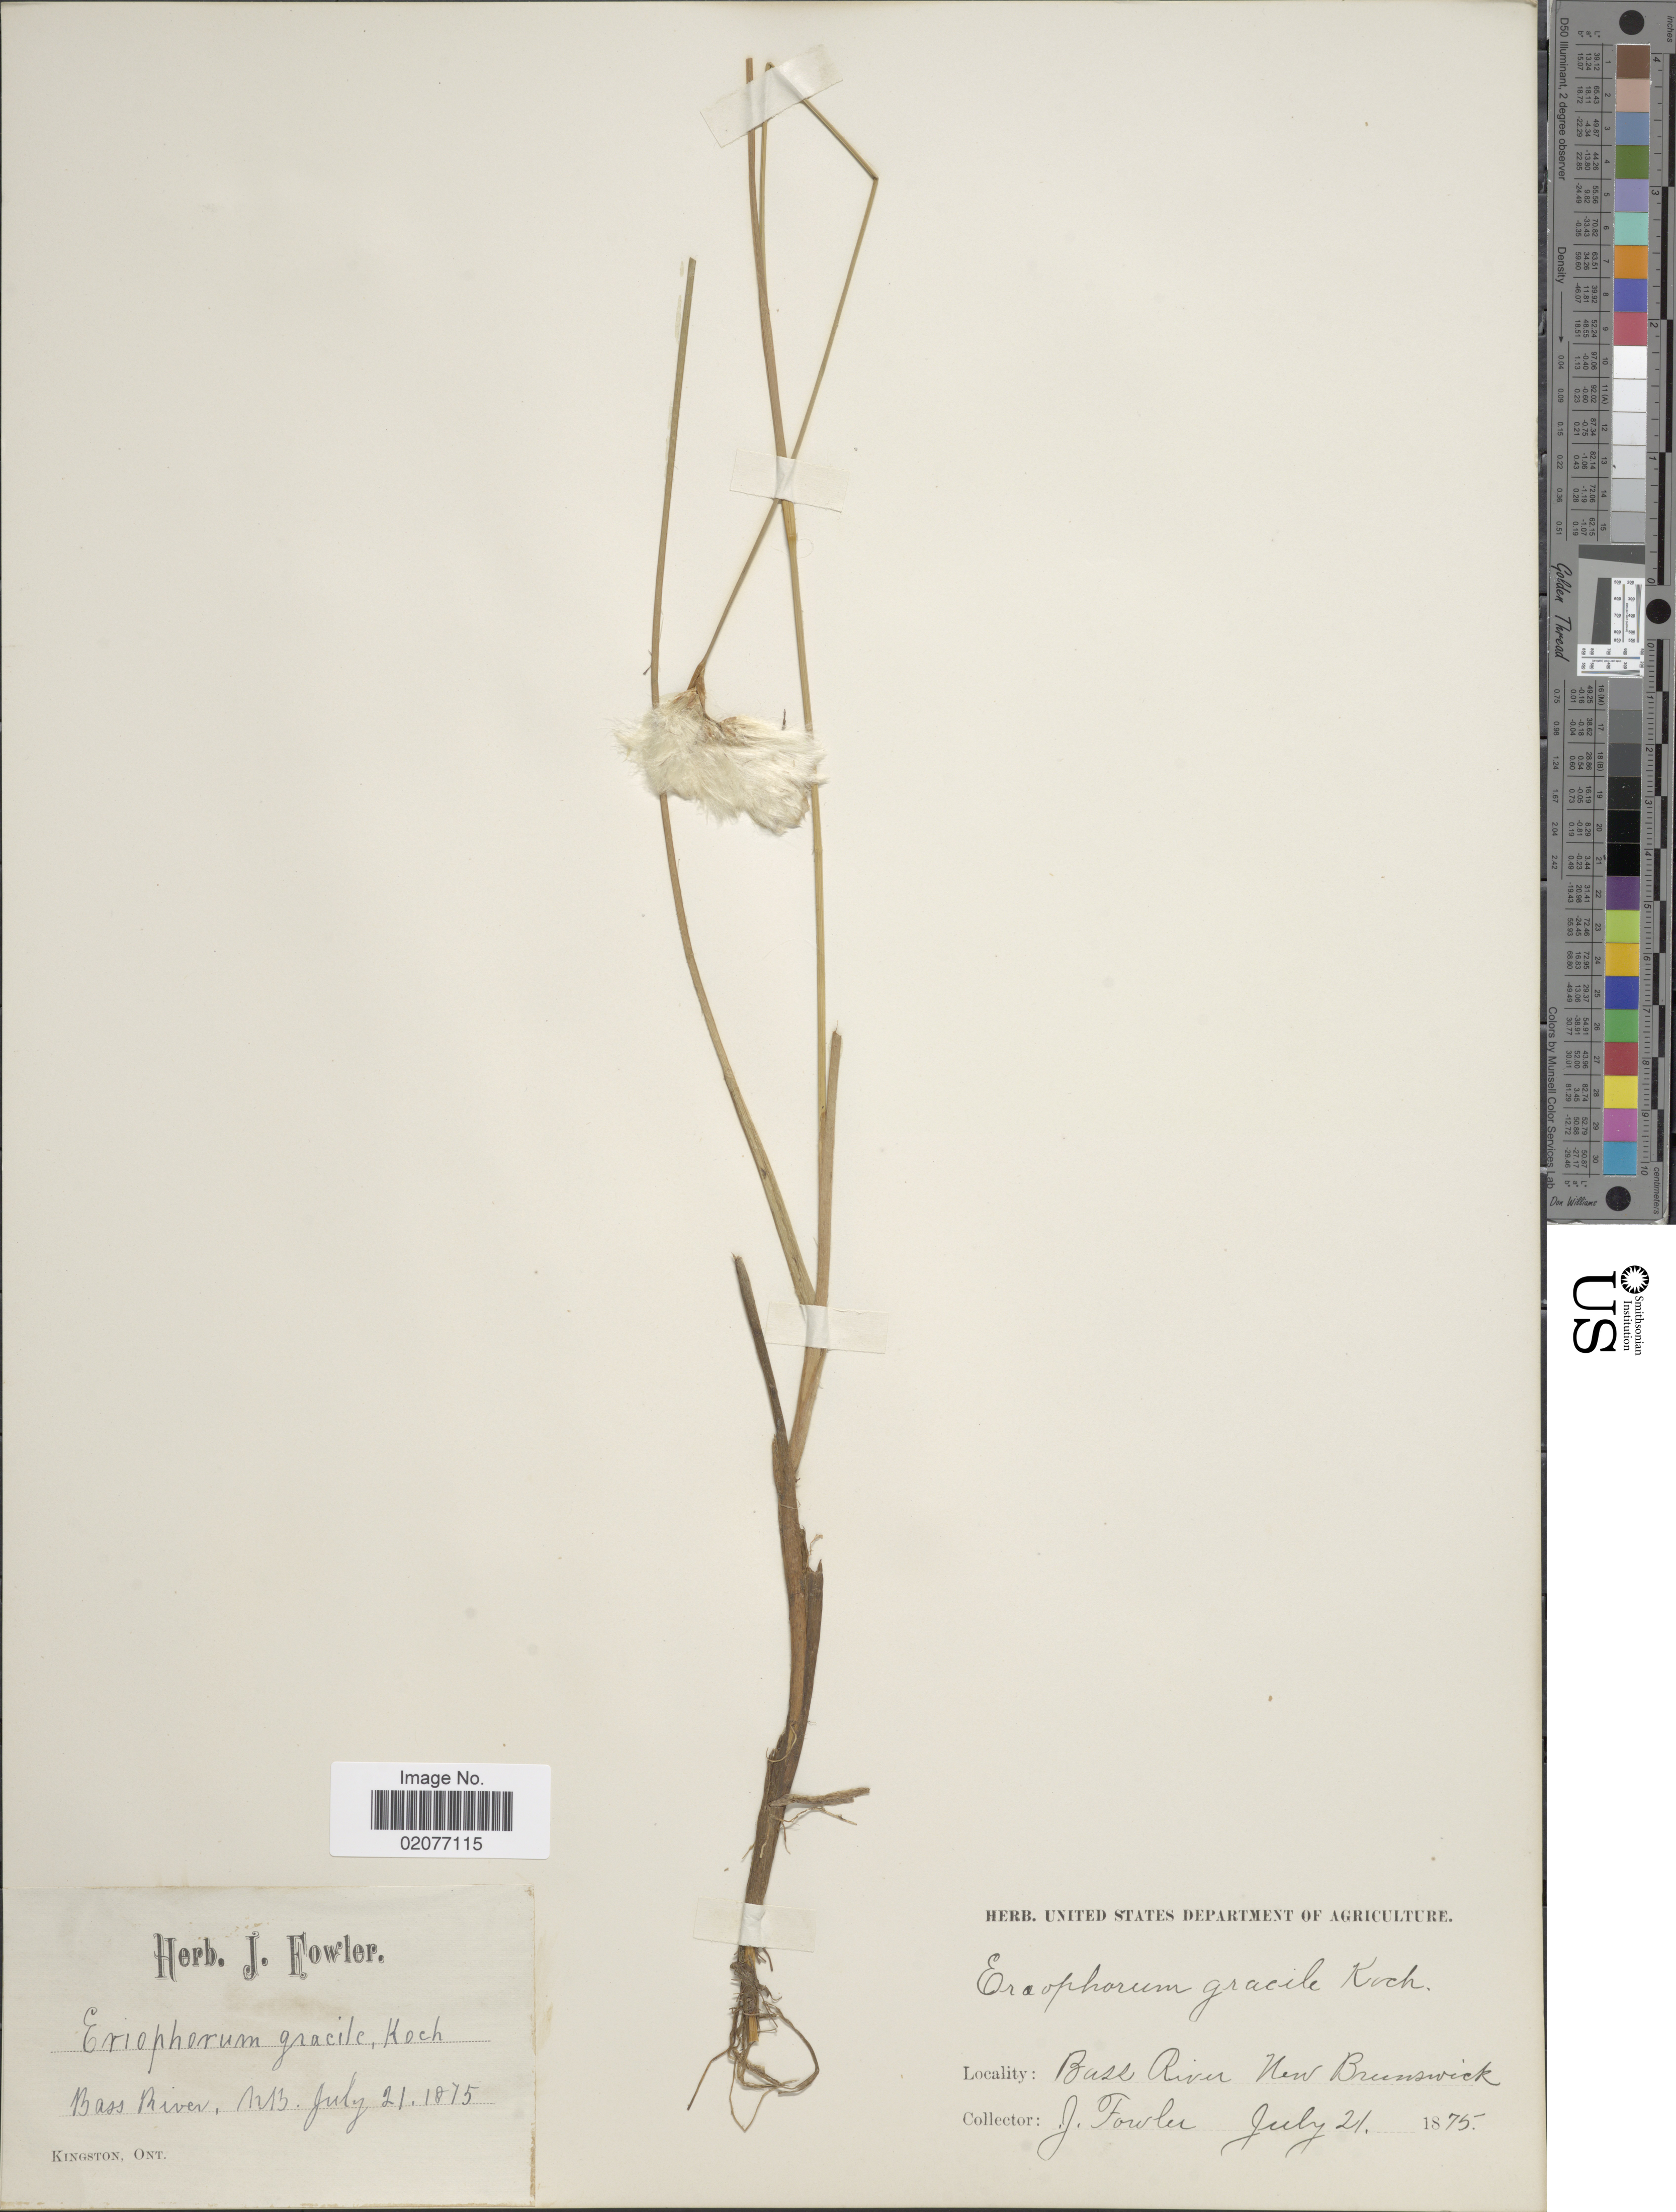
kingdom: Plantae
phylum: Tracheophyta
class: Liliopsida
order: Poales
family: Cyperaceae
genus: Eriophorum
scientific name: Eriophorum gracile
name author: W.D.J. Koch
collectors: J. P. Fowler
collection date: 1875-07-21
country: Canada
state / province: New Brunswick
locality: Bass River